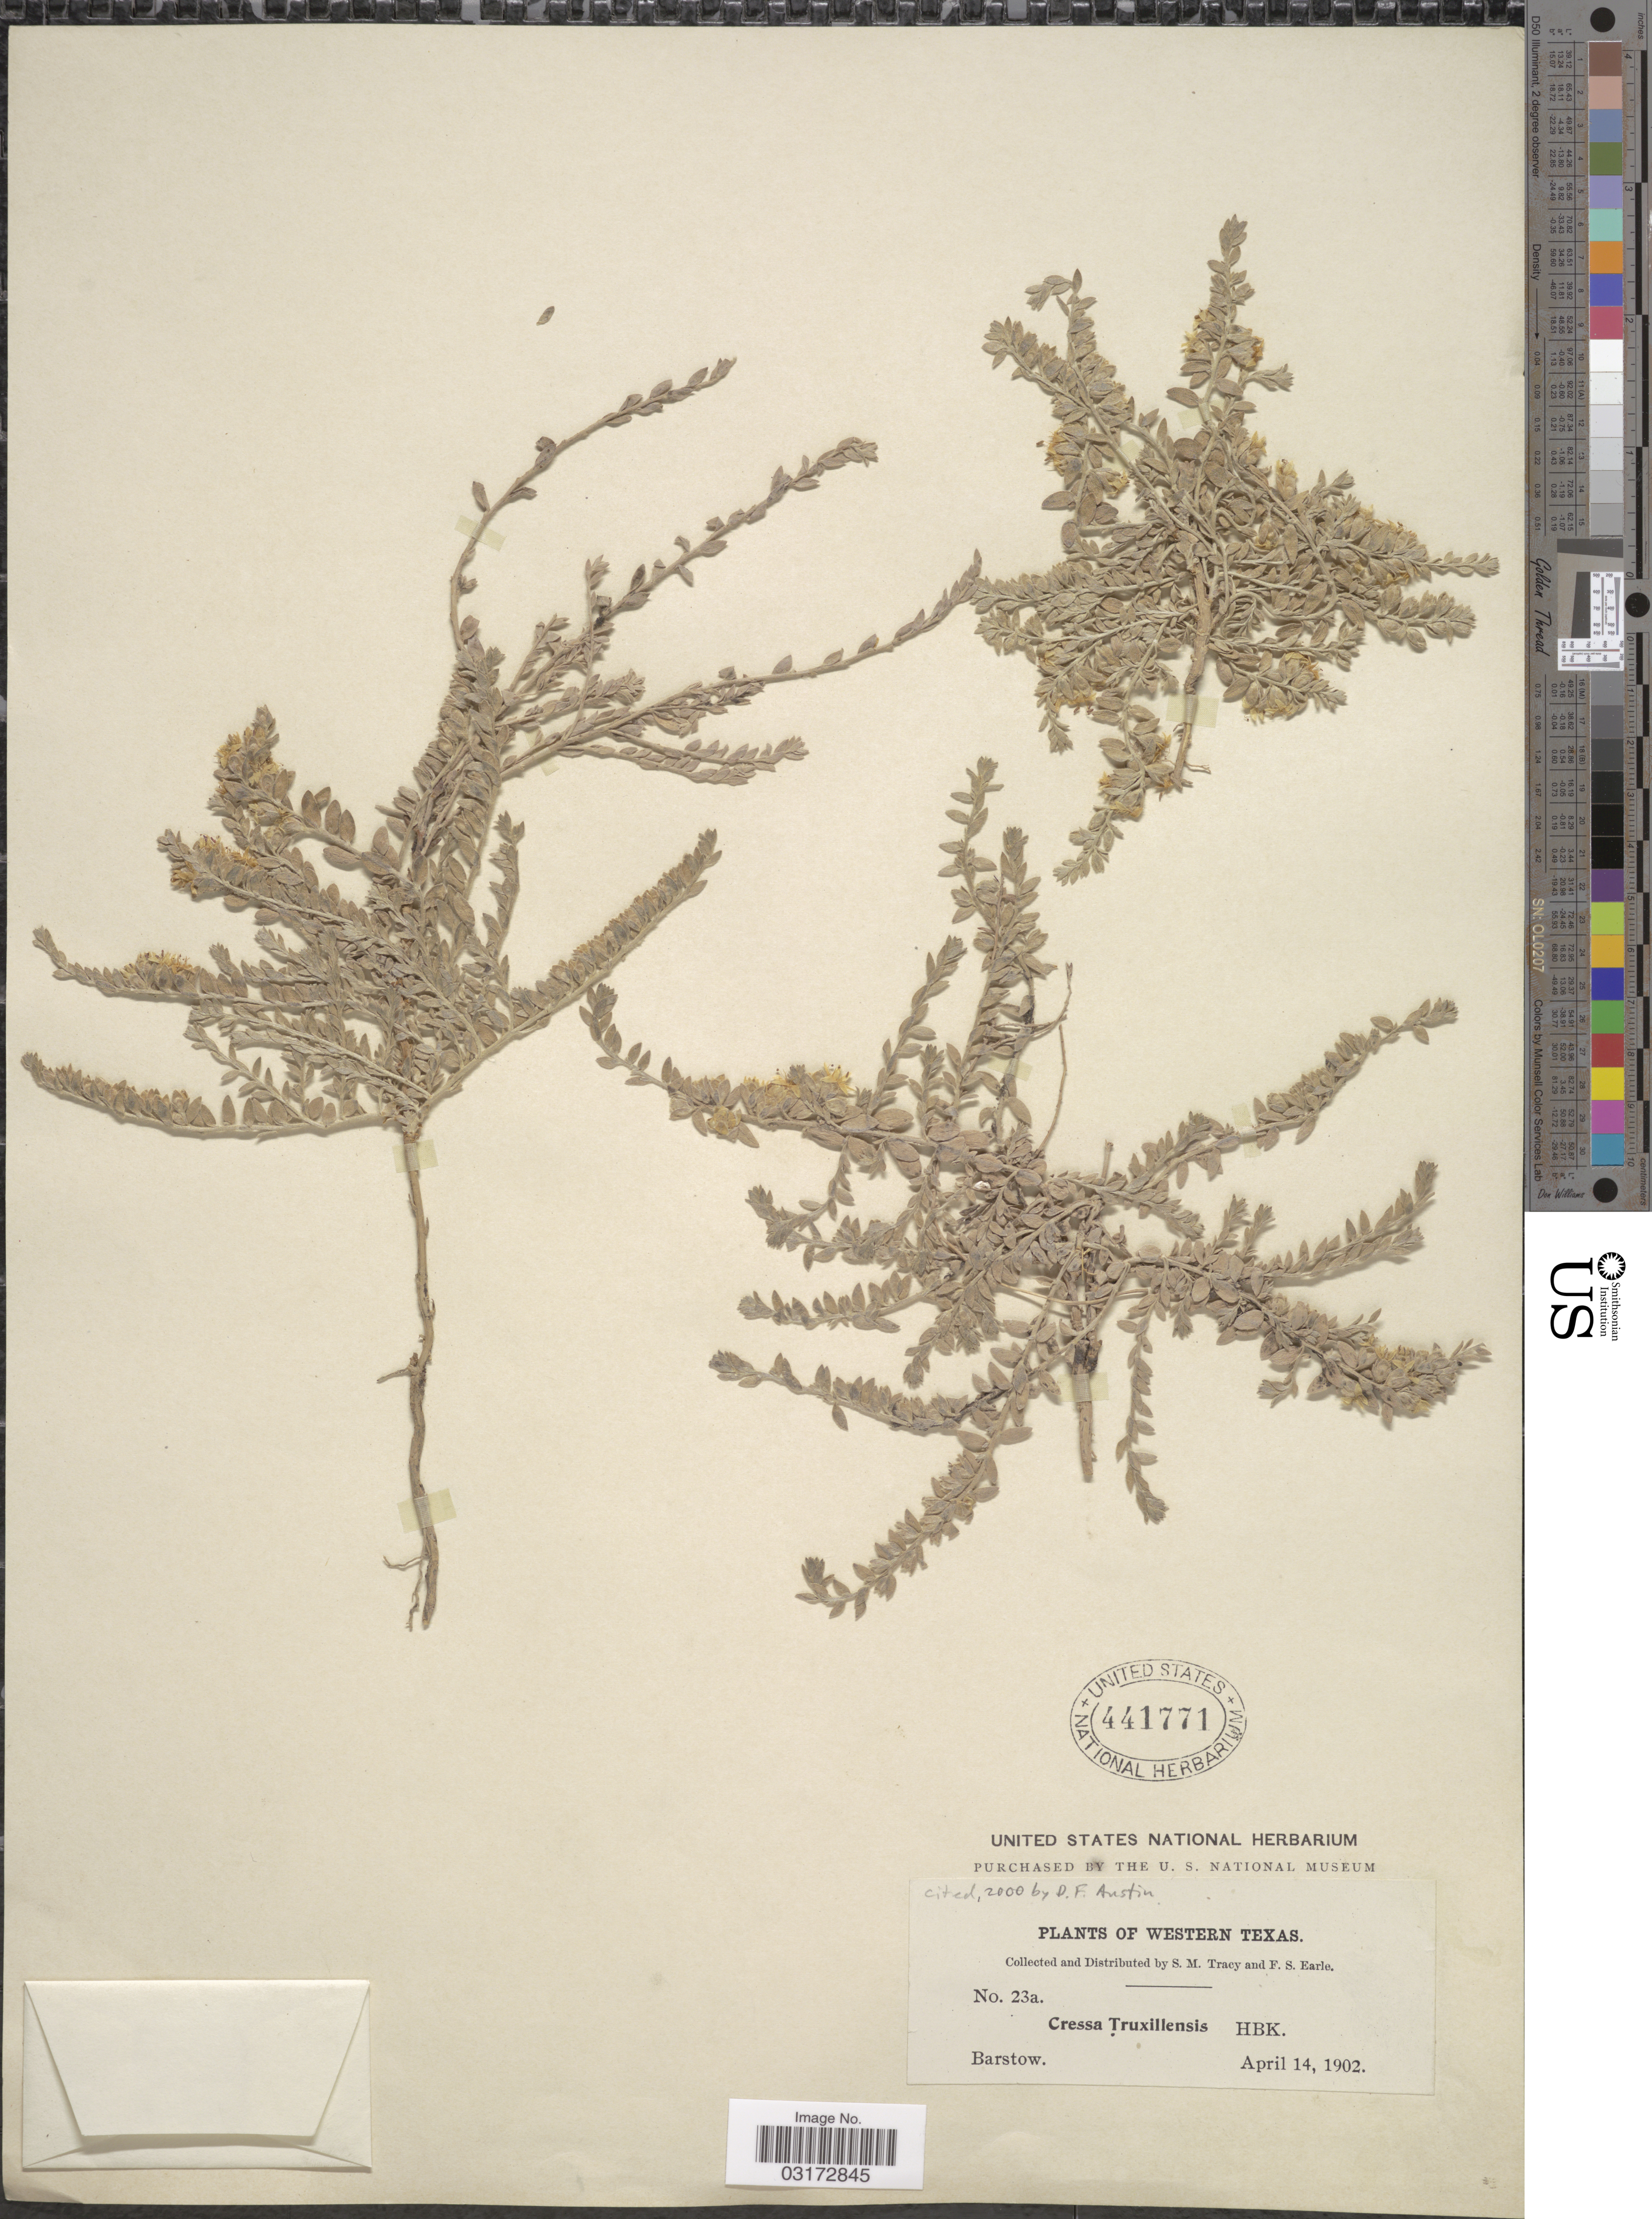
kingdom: Plantae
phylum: Tracheophyta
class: Magnoliopsida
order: Solanales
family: Convolvulaceae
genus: Cressa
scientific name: Cressa truxillensis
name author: Kunth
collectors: S. M. Tracy & F. S. Earle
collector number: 23a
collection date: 1902-04-14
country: United States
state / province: Texas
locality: Western Texas, Barstow.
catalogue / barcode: US 441771